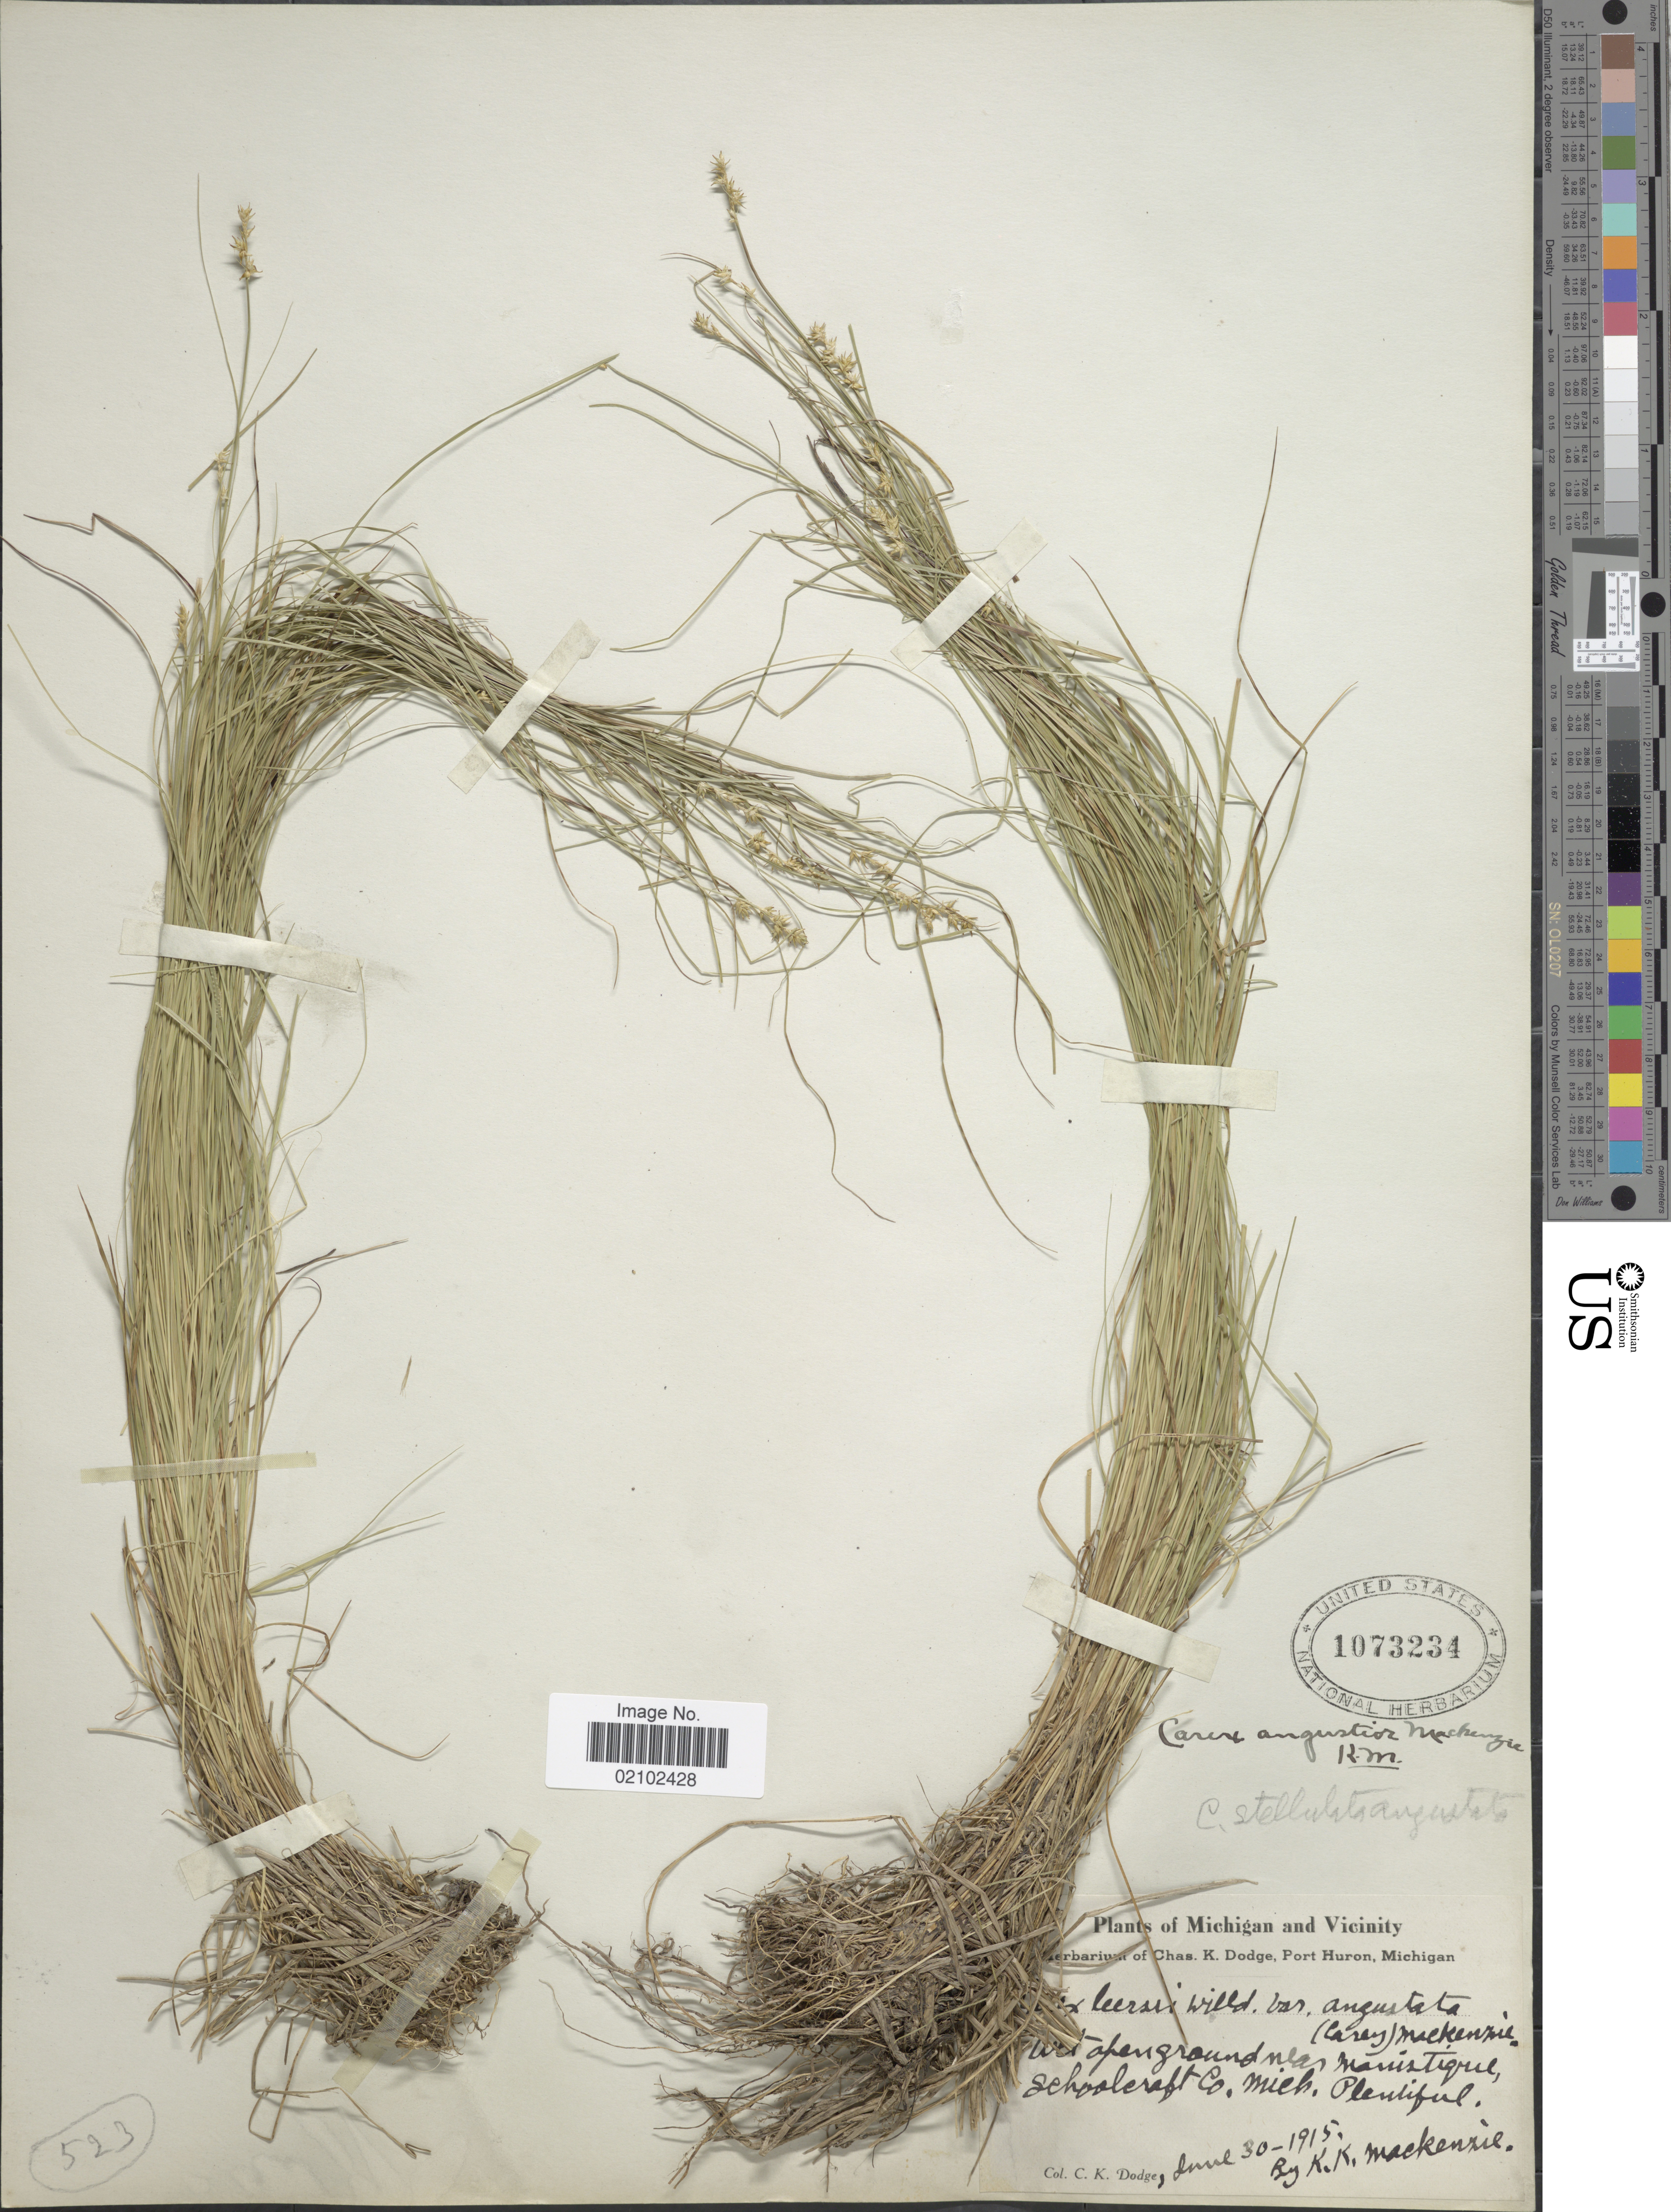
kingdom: Plantae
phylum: Tracheophyta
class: Liliopsida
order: Poales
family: Cyperaceae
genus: Carex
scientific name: Carex echinata subsp. echinata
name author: Murray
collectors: K. K. Mackenzie & C. K. Dodge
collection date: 1915-06-30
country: United States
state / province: Michigan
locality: Wet open ground near Manistique, Schoolcraft Co.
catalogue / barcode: US 1073234